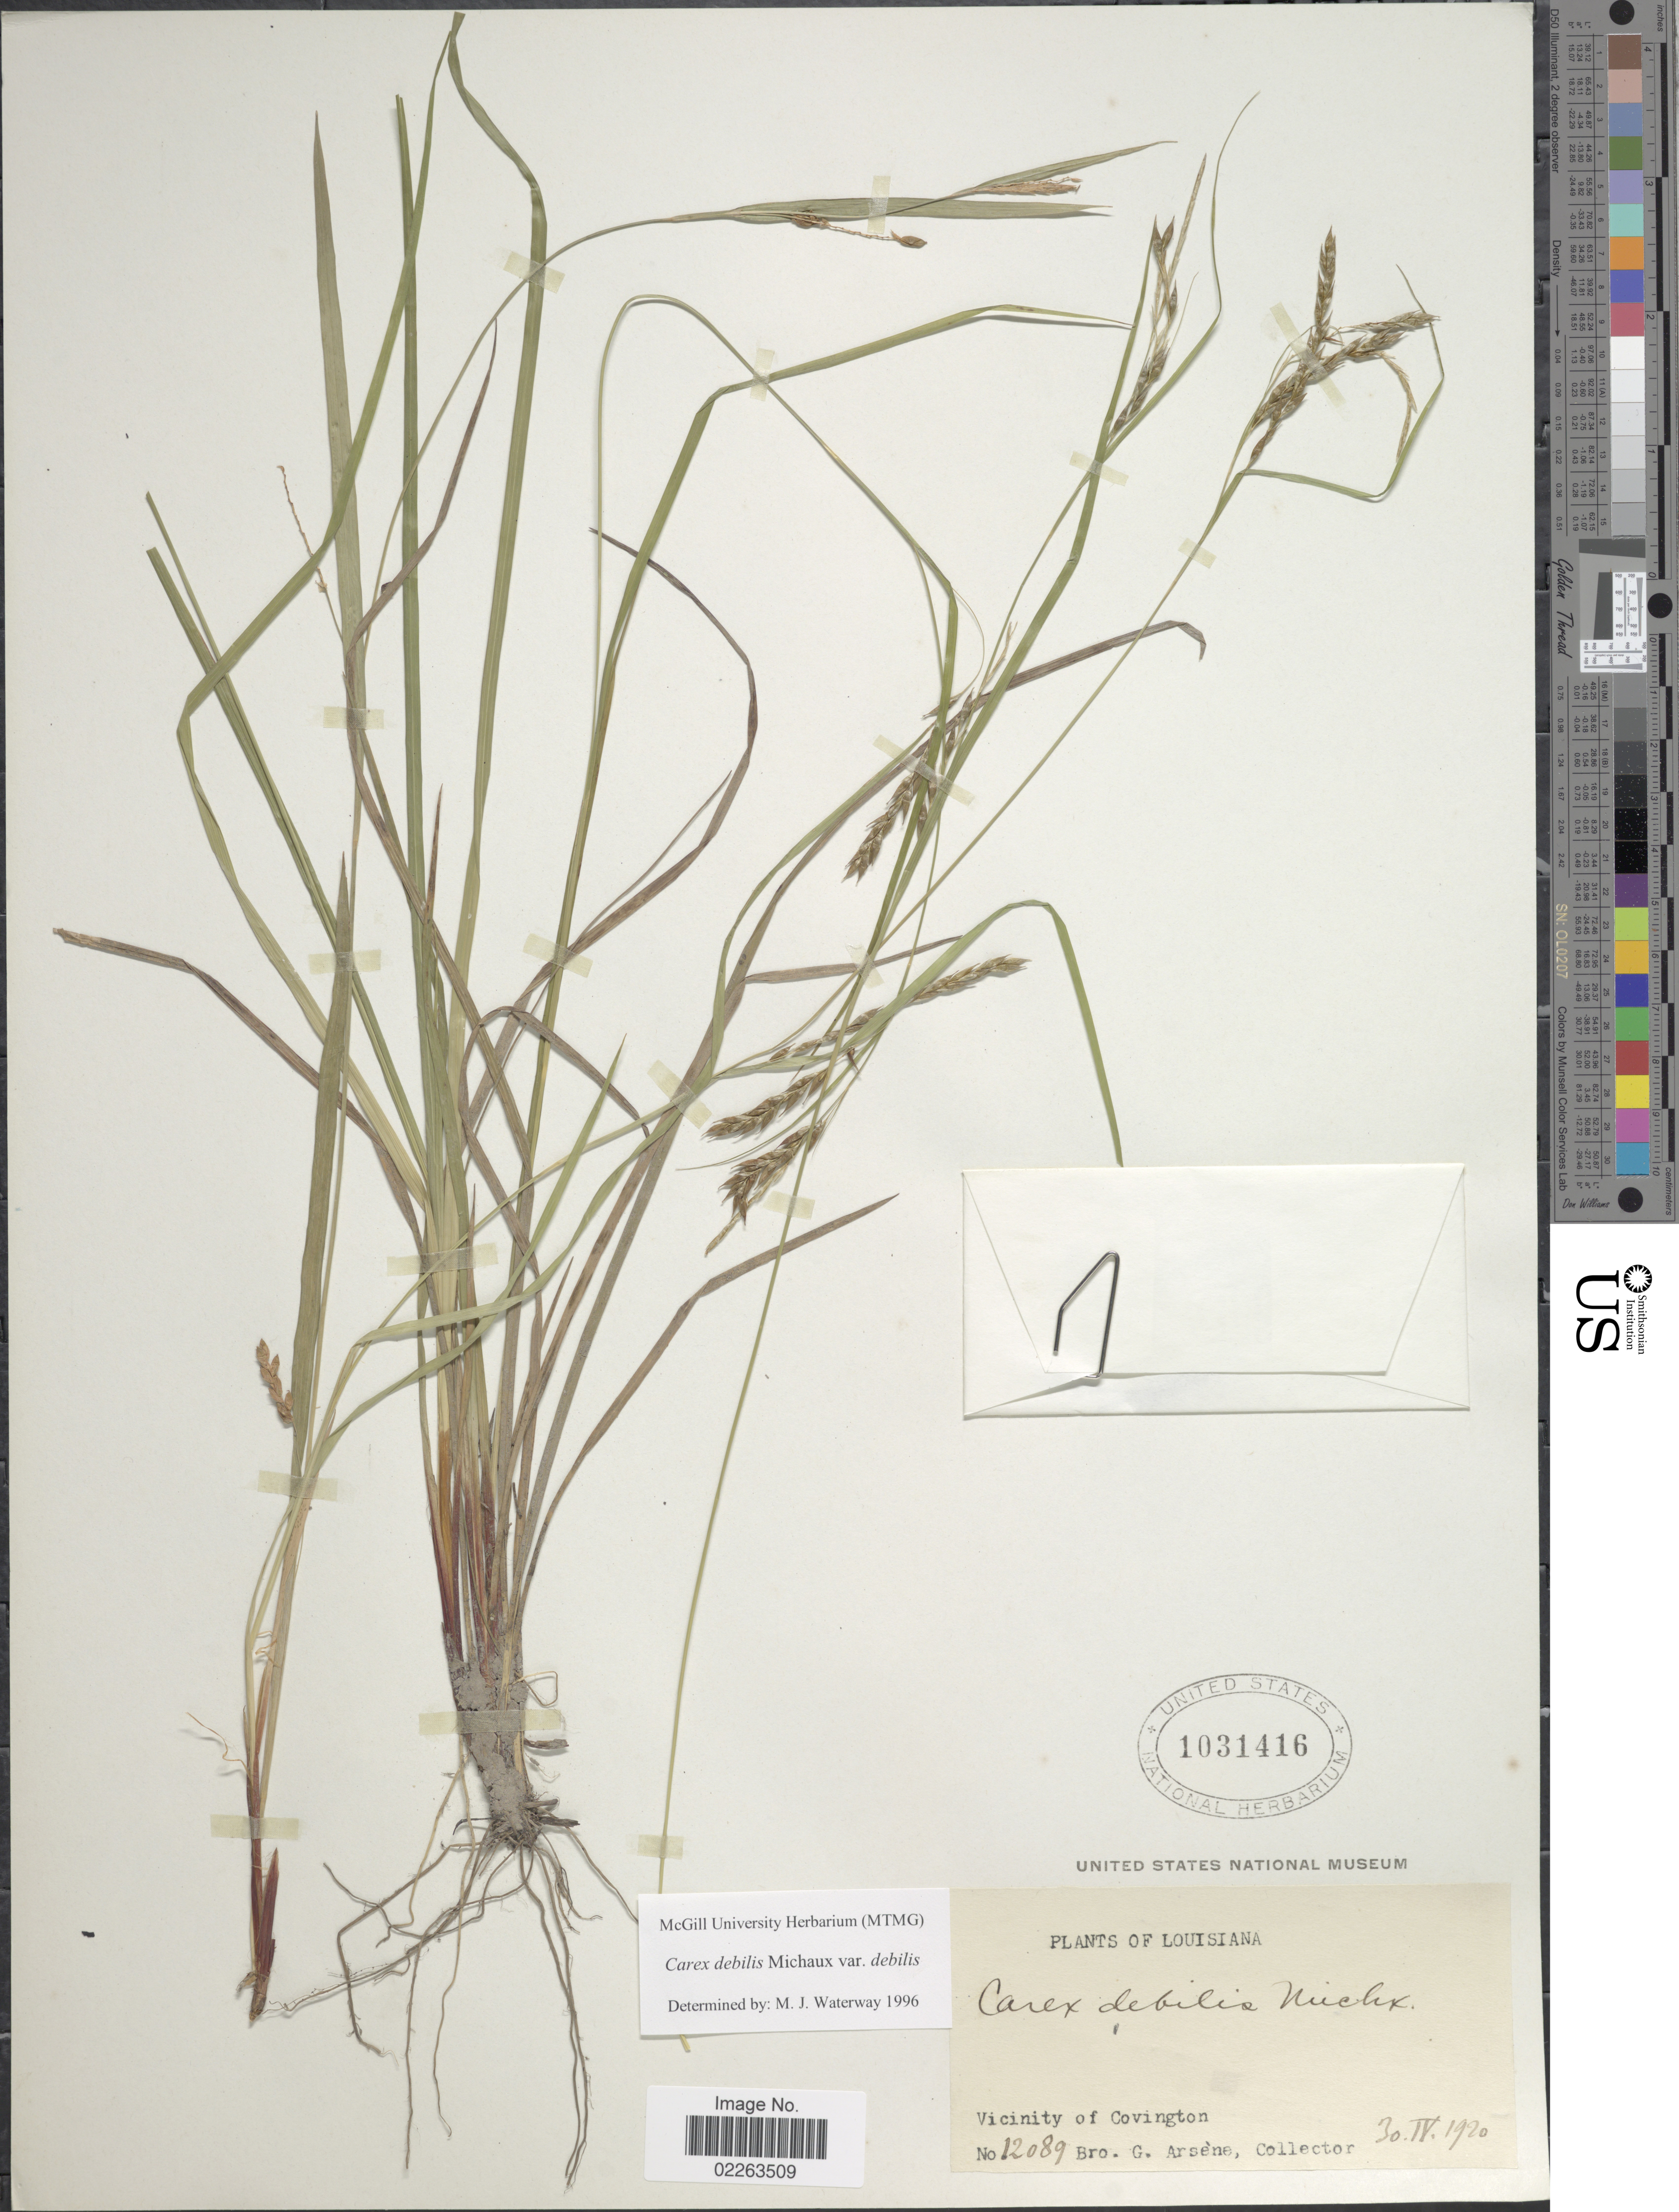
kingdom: Plantae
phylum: Tracheophyta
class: Liliopsida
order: Poales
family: Cyperaceae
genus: Carex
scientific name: Carex debilis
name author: Michx.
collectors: Bro. G. Arsène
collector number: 12089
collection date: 1920-04-30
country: United States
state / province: Louisiana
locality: Vicinity of Covington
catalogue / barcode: US 1031416